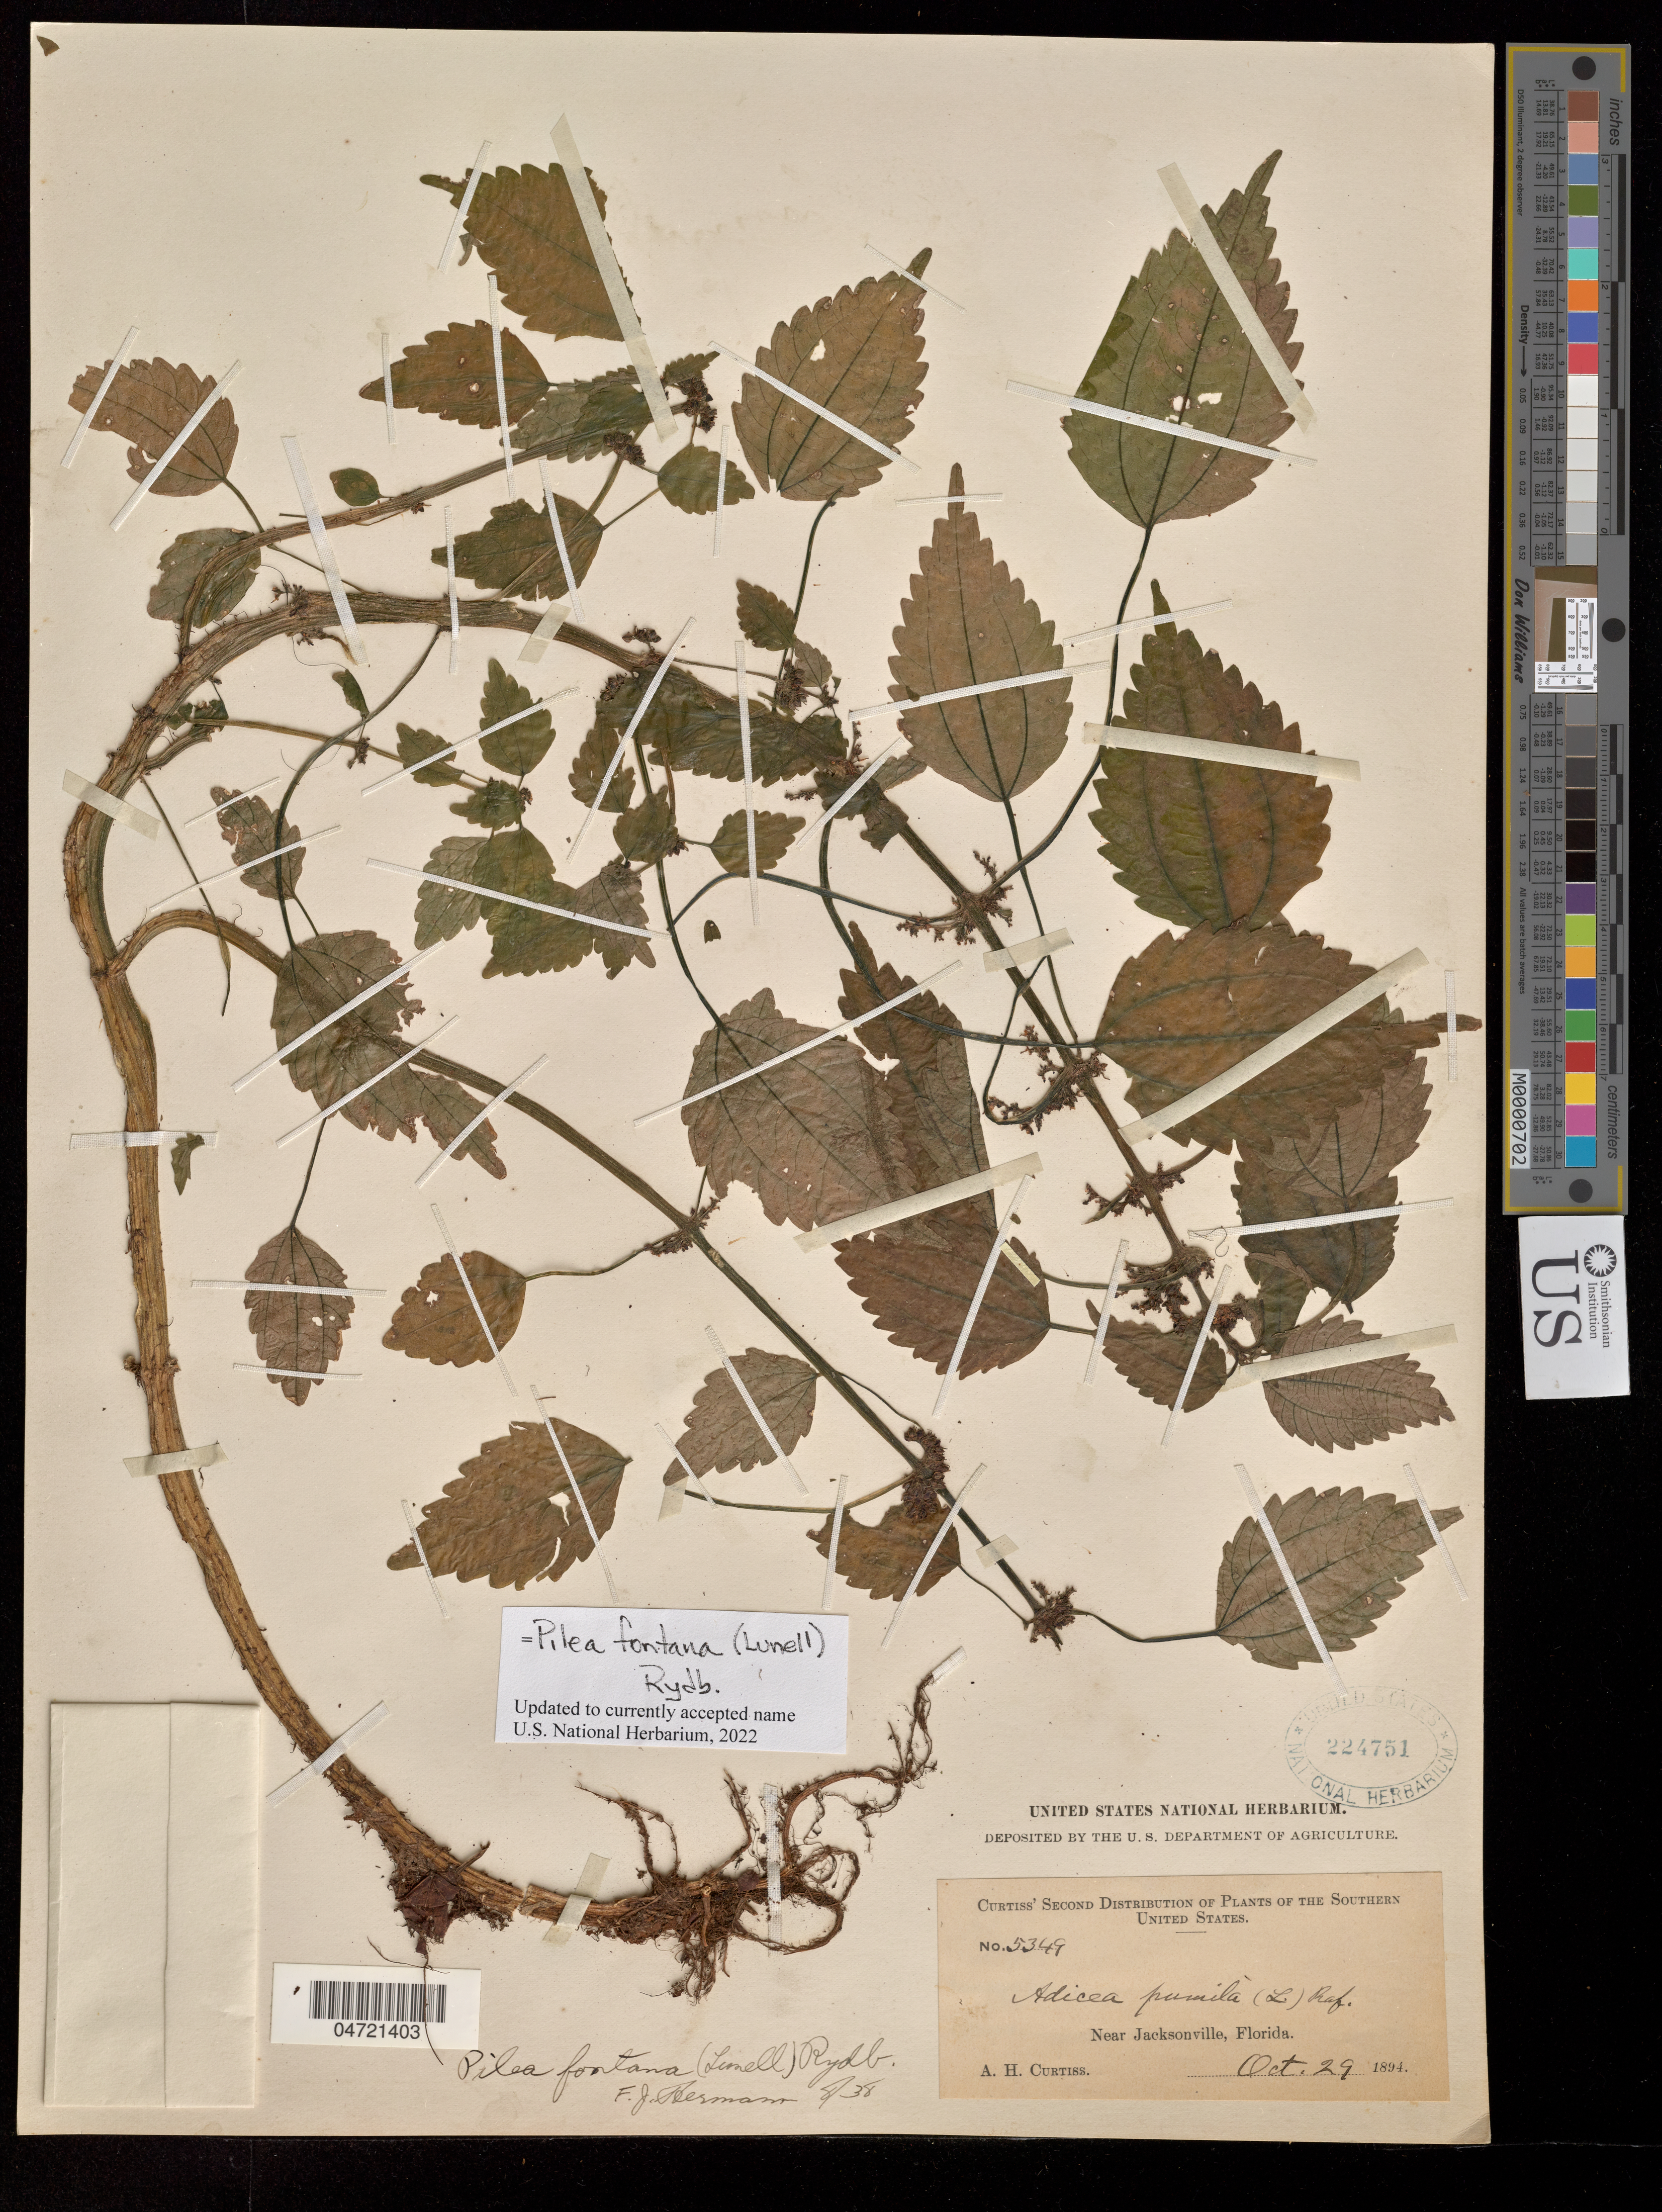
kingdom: Plantae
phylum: Tracheophyta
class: Magnoliopsida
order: Rosales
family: Urticaceae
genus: Pilea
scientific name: Pilea fontana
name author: (Lunell) Rydb.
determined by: Hermann, F. J.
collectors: A. H. Curtiss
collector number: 5349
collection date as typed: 29 Oct 1894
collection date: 1894-10-29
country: United States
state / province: Florida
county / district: Duval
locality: Jacksonville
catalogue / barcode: US 224751